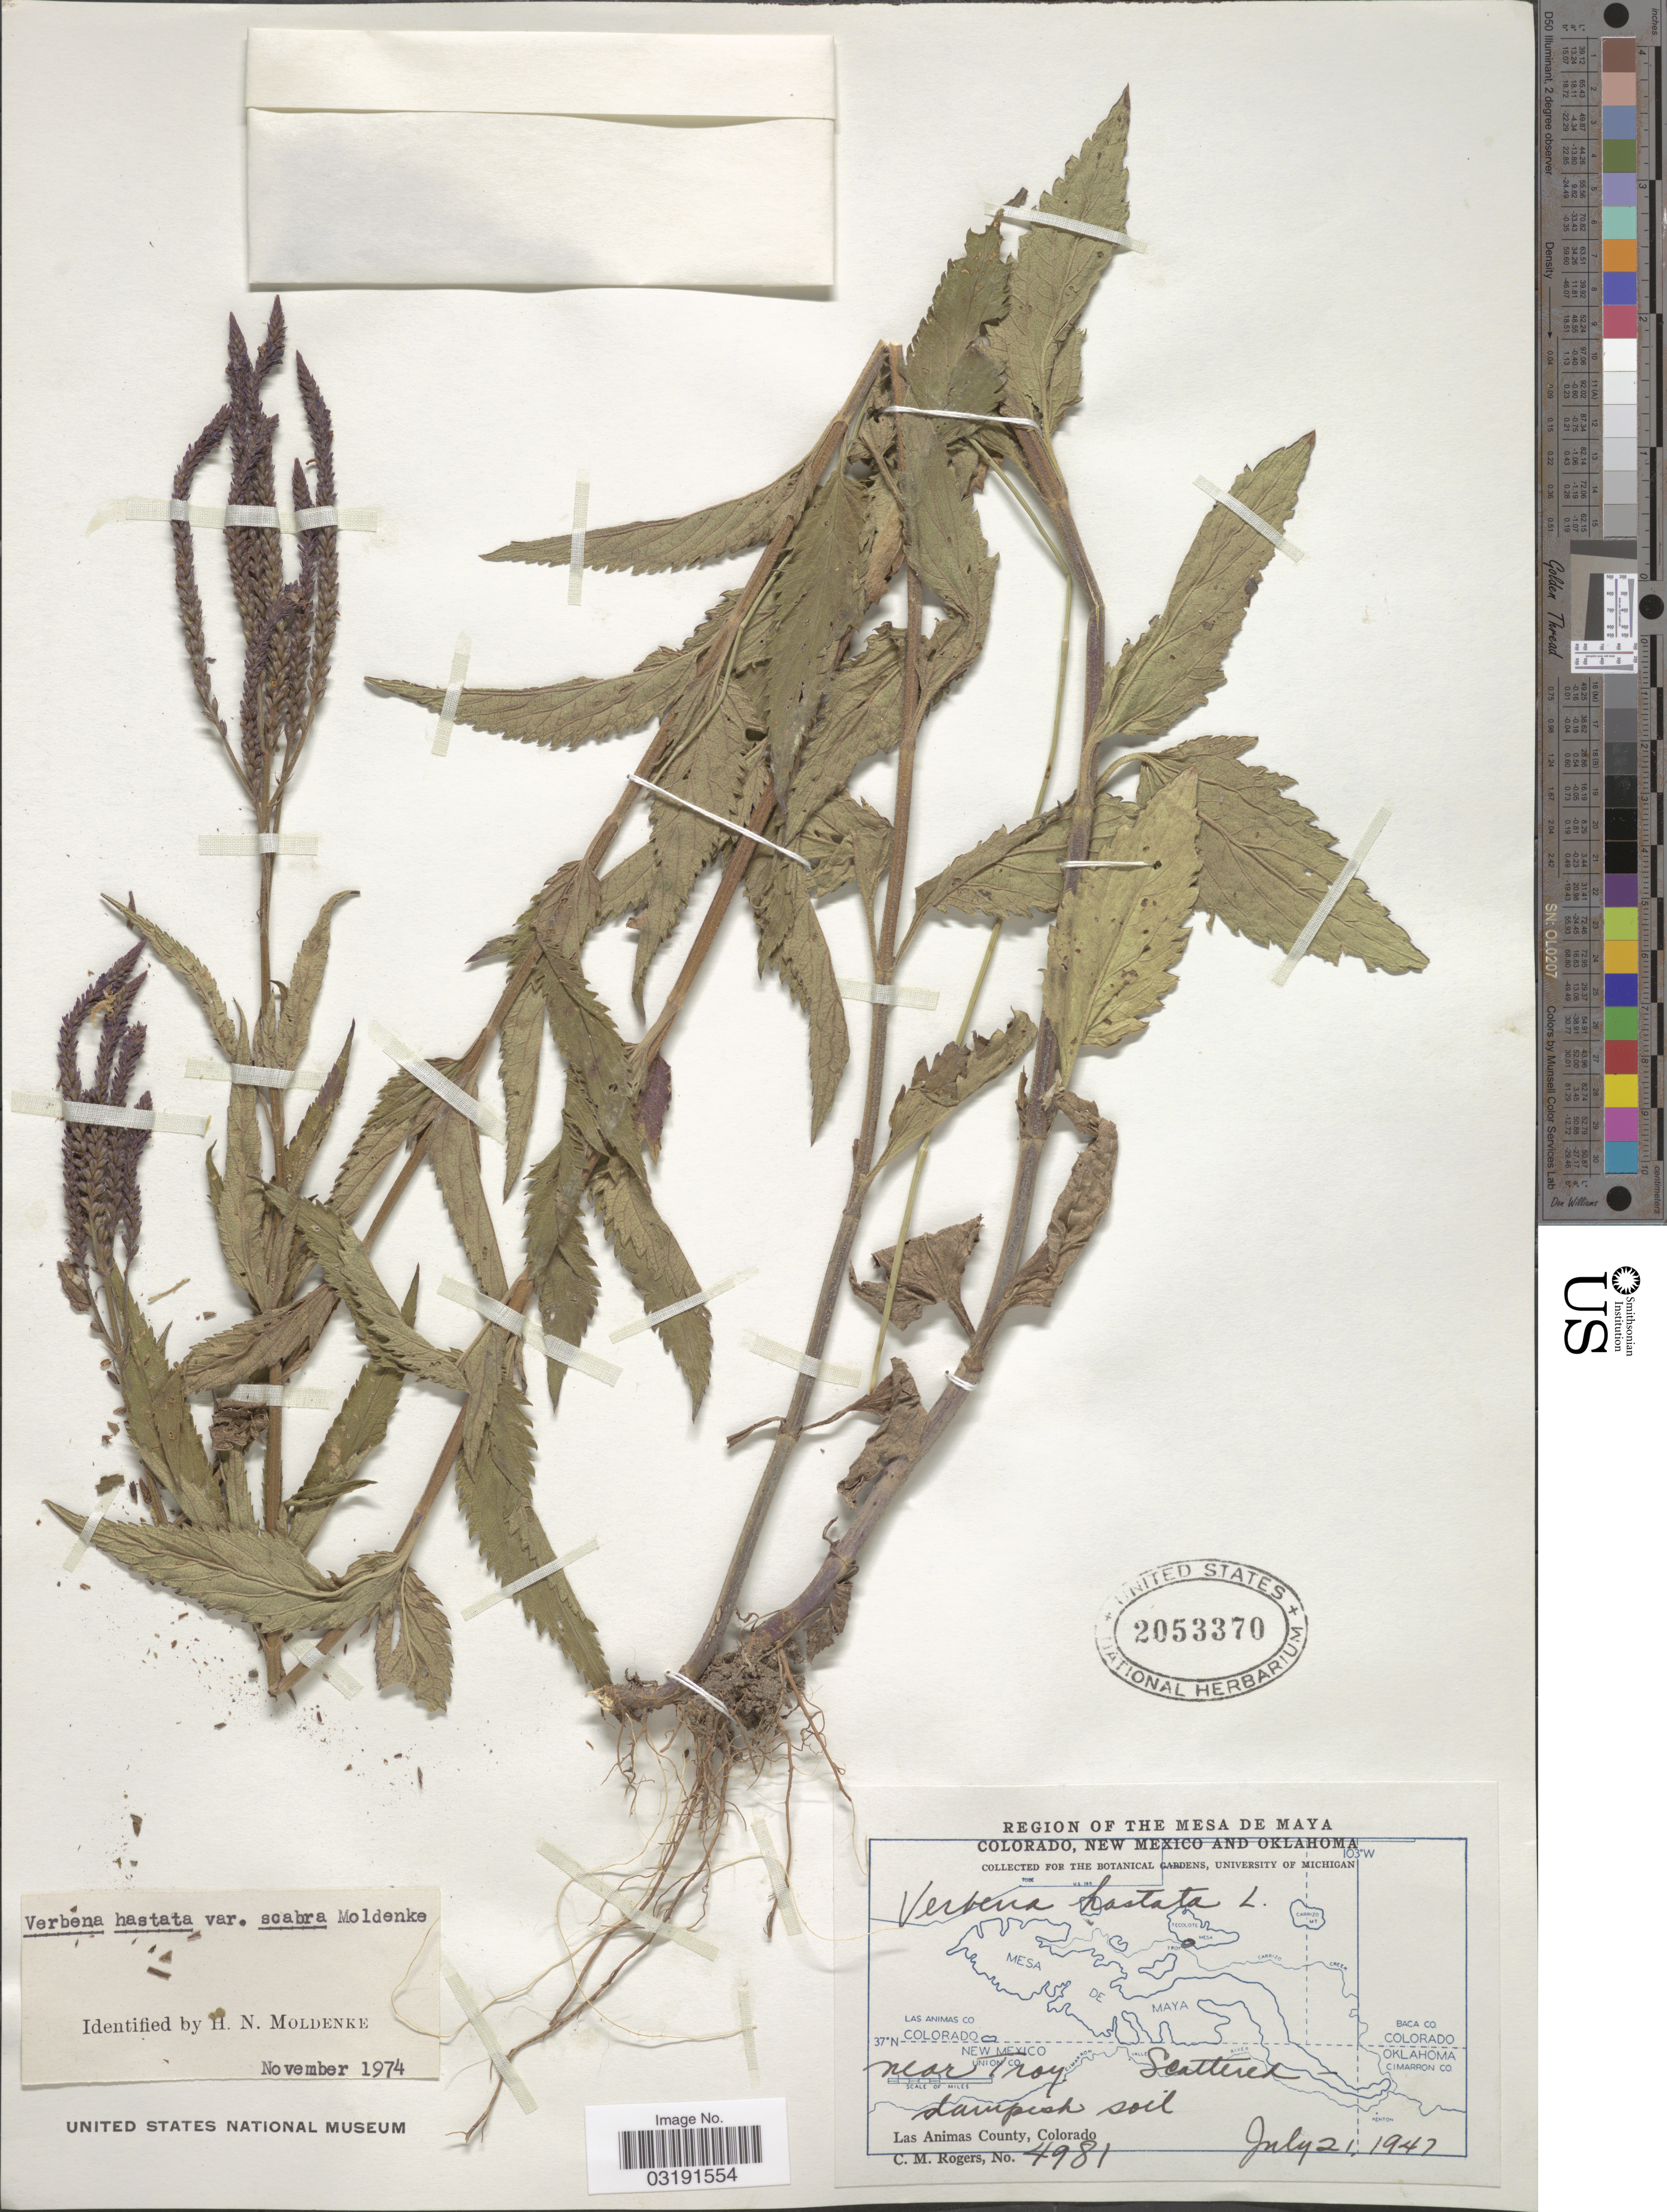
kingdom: Plantae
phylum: Tracheophyta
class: Magnoliopsida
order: Lamiales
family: Verbenaceae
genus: Verbena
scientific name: Verbena hastata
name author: L.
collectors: C. M. Rogers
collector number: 4981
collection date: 1947-07-21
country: United States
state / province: Colorado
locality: The Mesa de Maya, Near Troy, Las Animas County.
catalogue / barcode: US 2053370